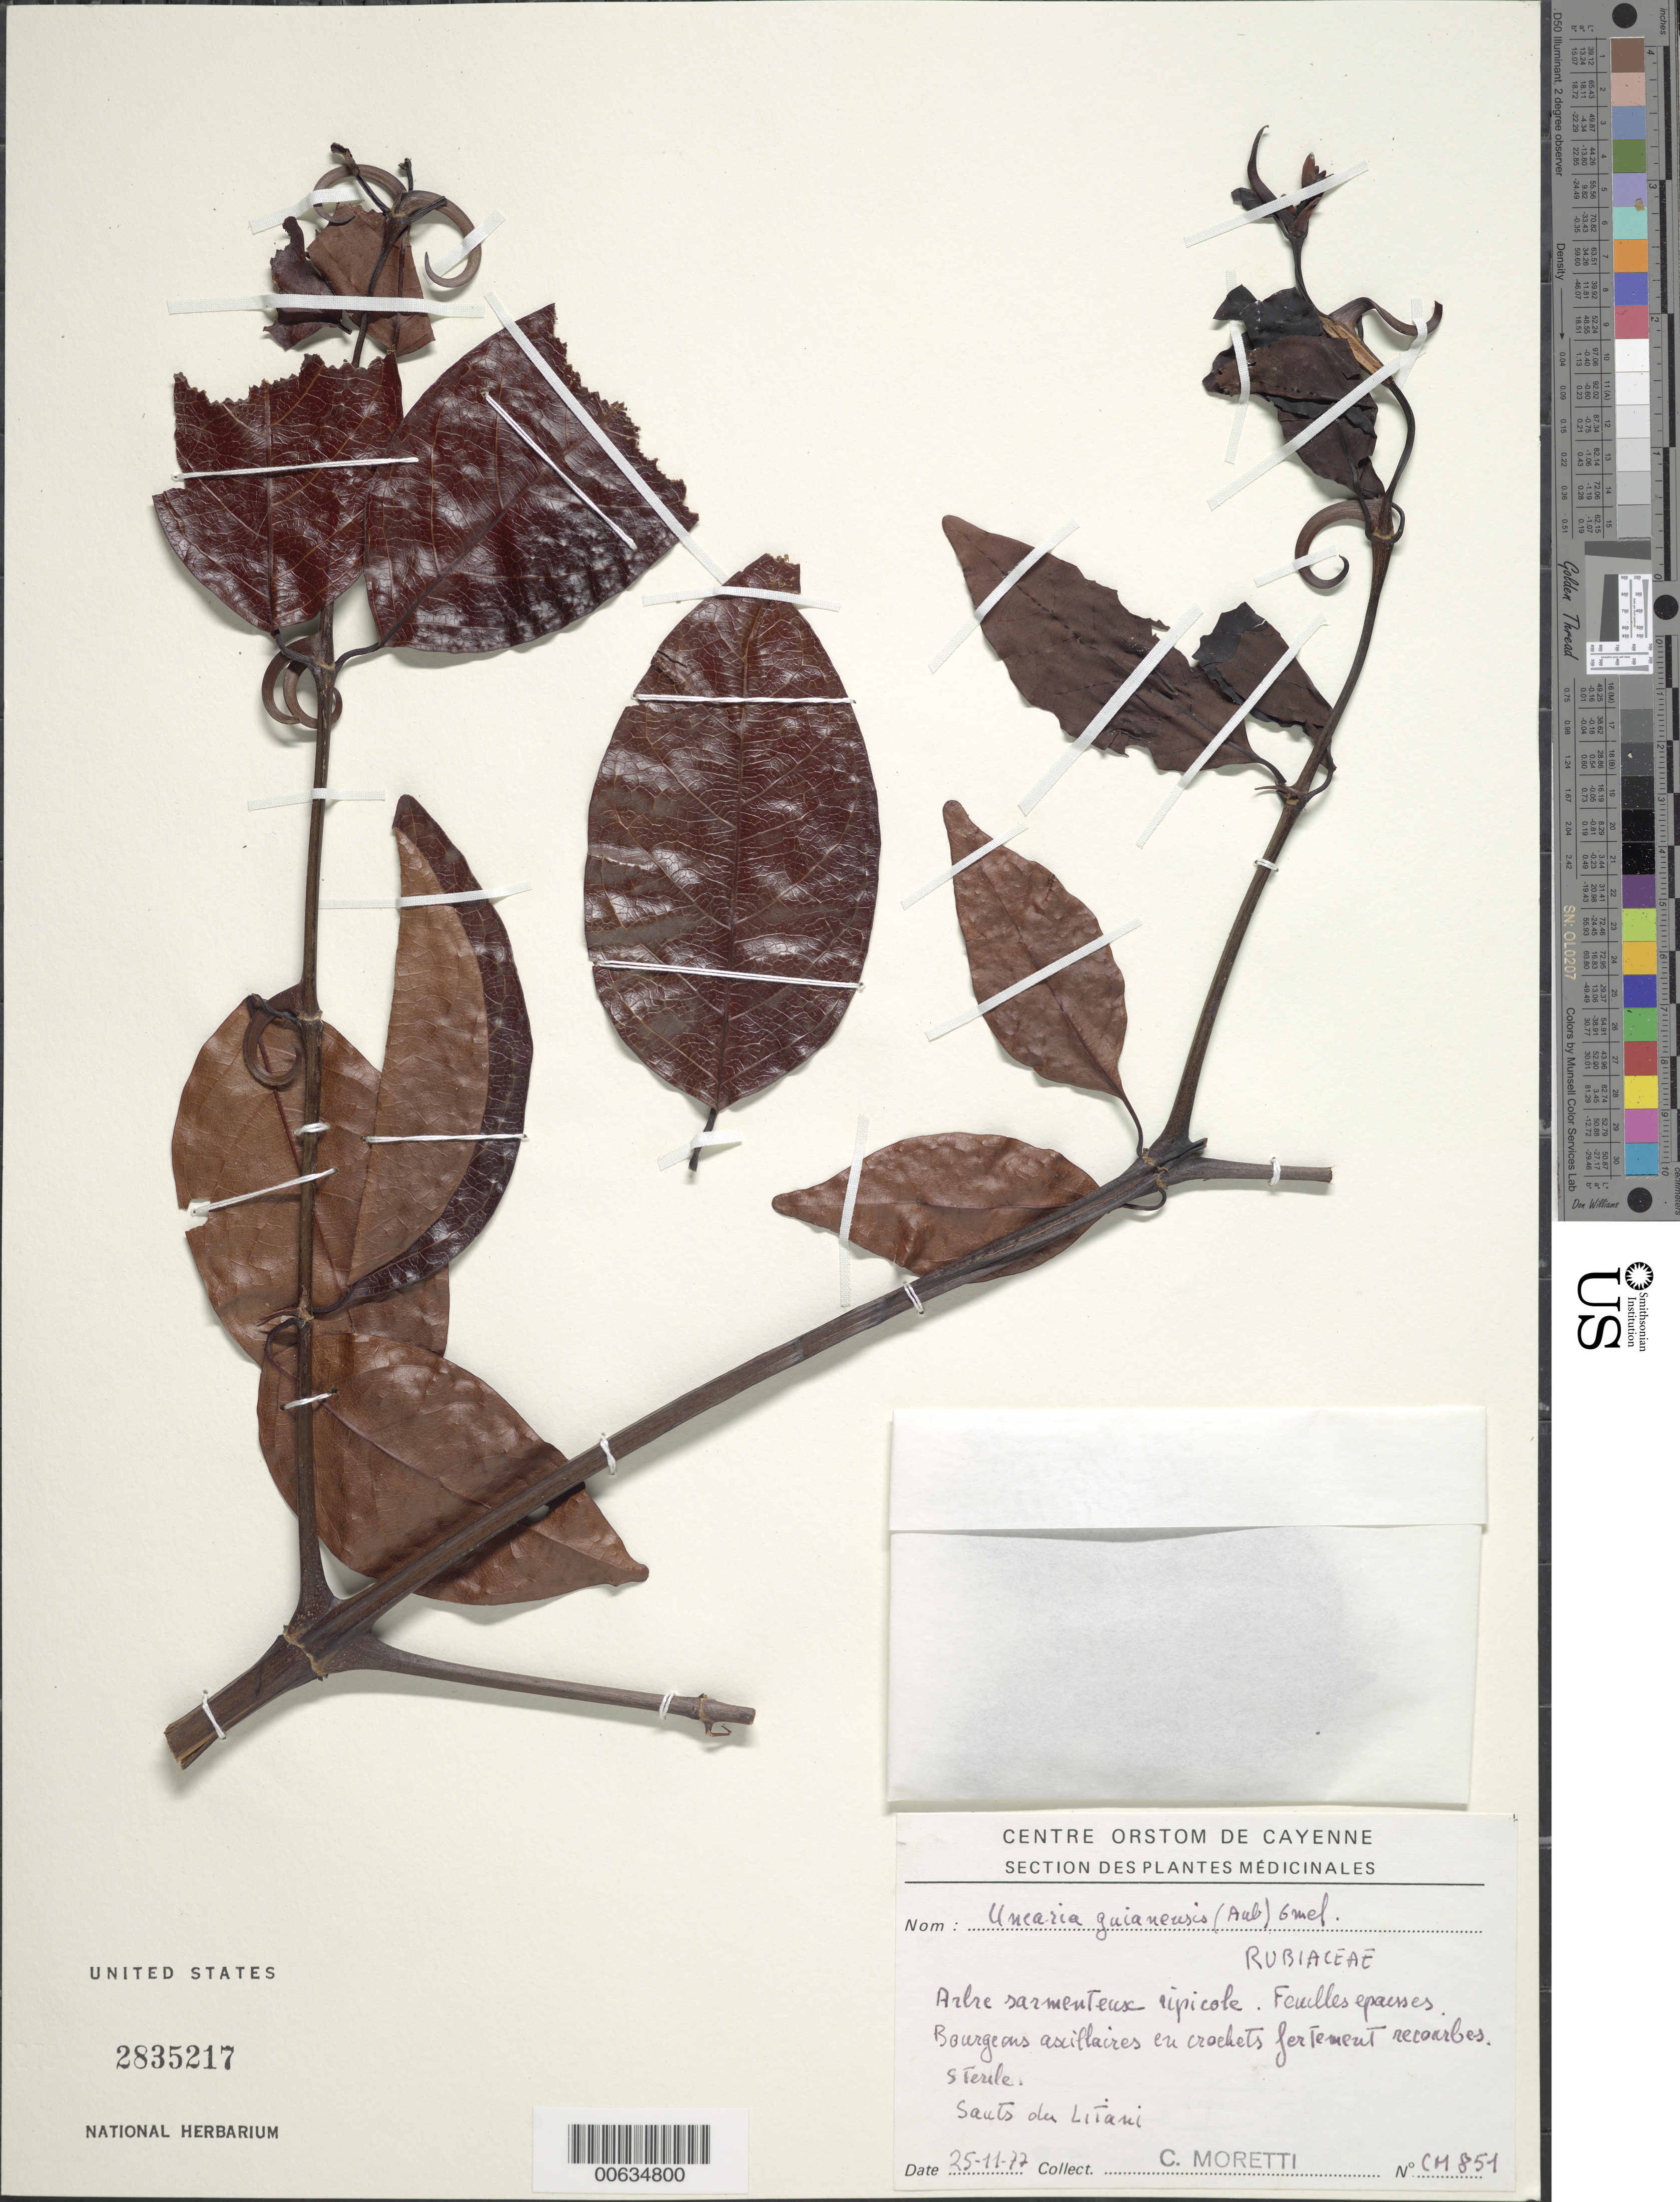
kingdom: Plantae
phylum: Tracheophyta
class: Magnoliopsida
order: Gentianales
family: Rubiaceae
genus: Uncaria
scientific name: Uncaria guianensis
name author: (Aubl.) J.F. Gmel.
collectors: C. Moretti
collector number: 851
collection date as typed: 25-Nov-77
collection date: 1977-11-25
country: French Guiana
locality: Sauts des Litani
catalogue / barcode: US 2835217